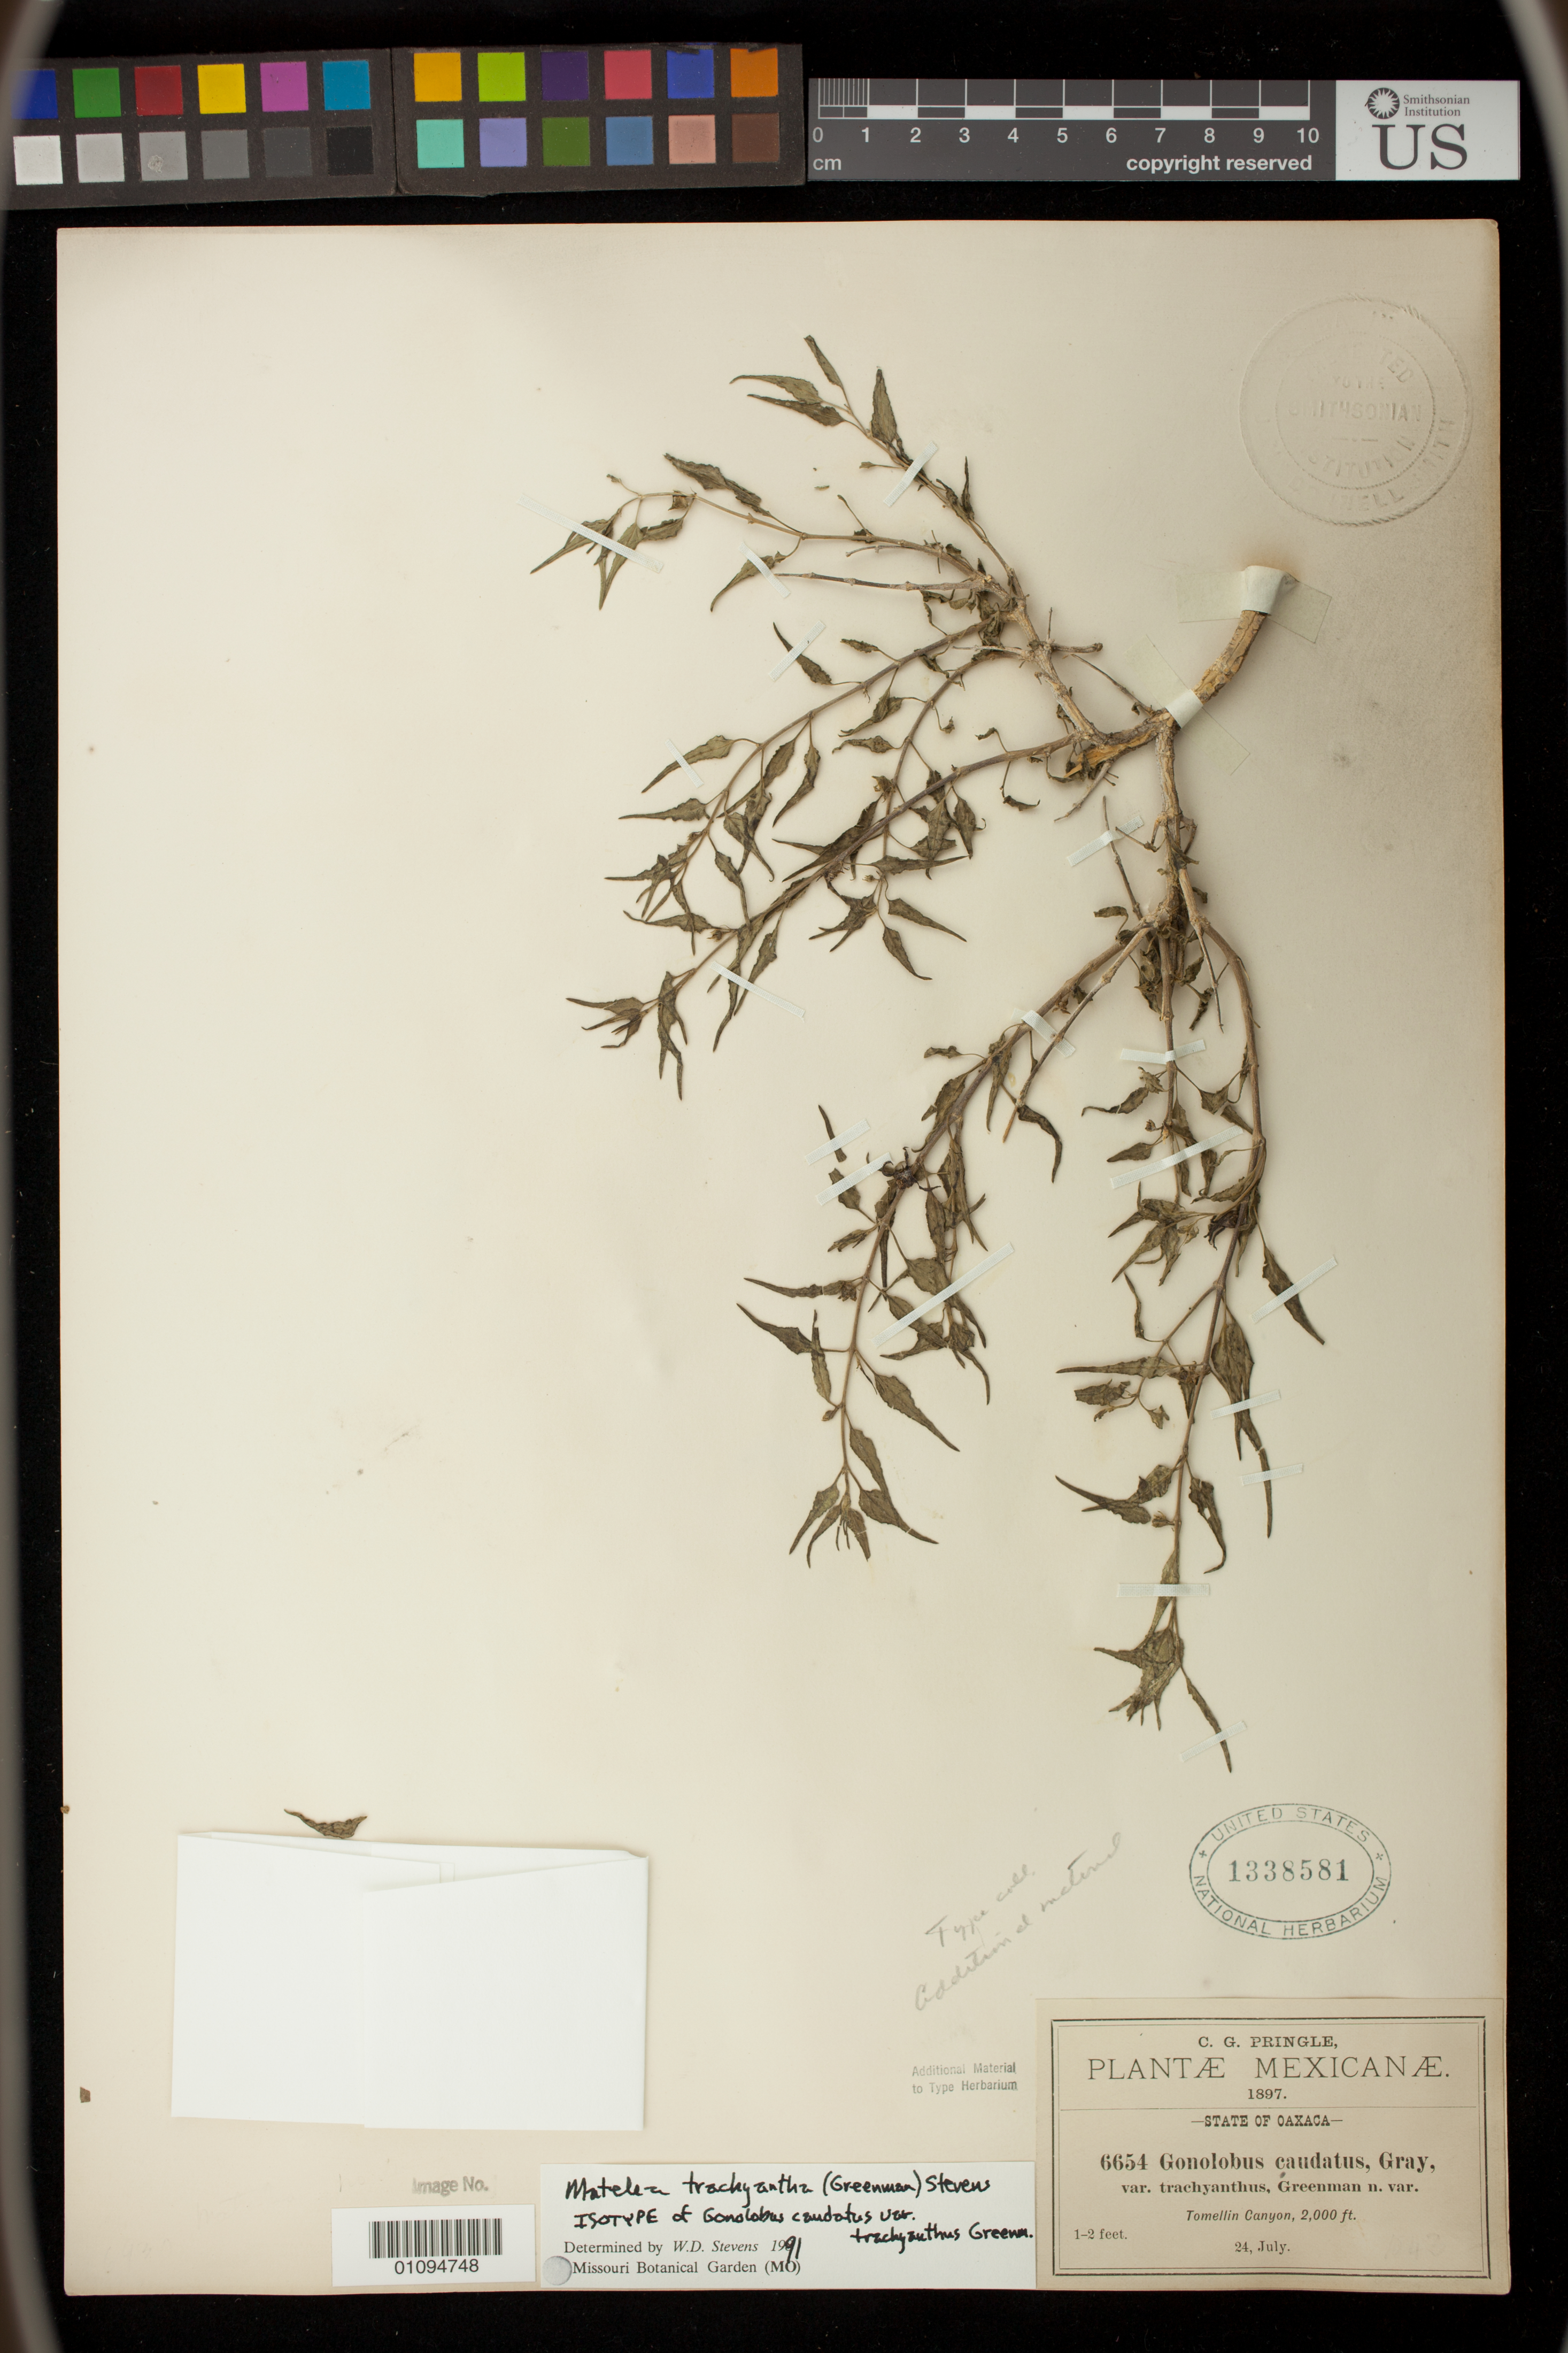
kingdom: Plantae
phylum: Tracheophyta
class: Magnoliopsida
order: Gentianales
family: Apocynaceae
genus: Gonolobus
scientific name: Gonolobus caudatus var. trachyanthus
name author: Greenm.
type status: Isotype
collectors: C. G. Pringle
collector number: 6654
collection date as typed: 24 Jul 1897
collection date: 1897-07-24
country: Mexico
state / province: Oaxaca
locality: Tomellin Canyon.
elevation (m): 610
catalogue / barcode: US 1338581